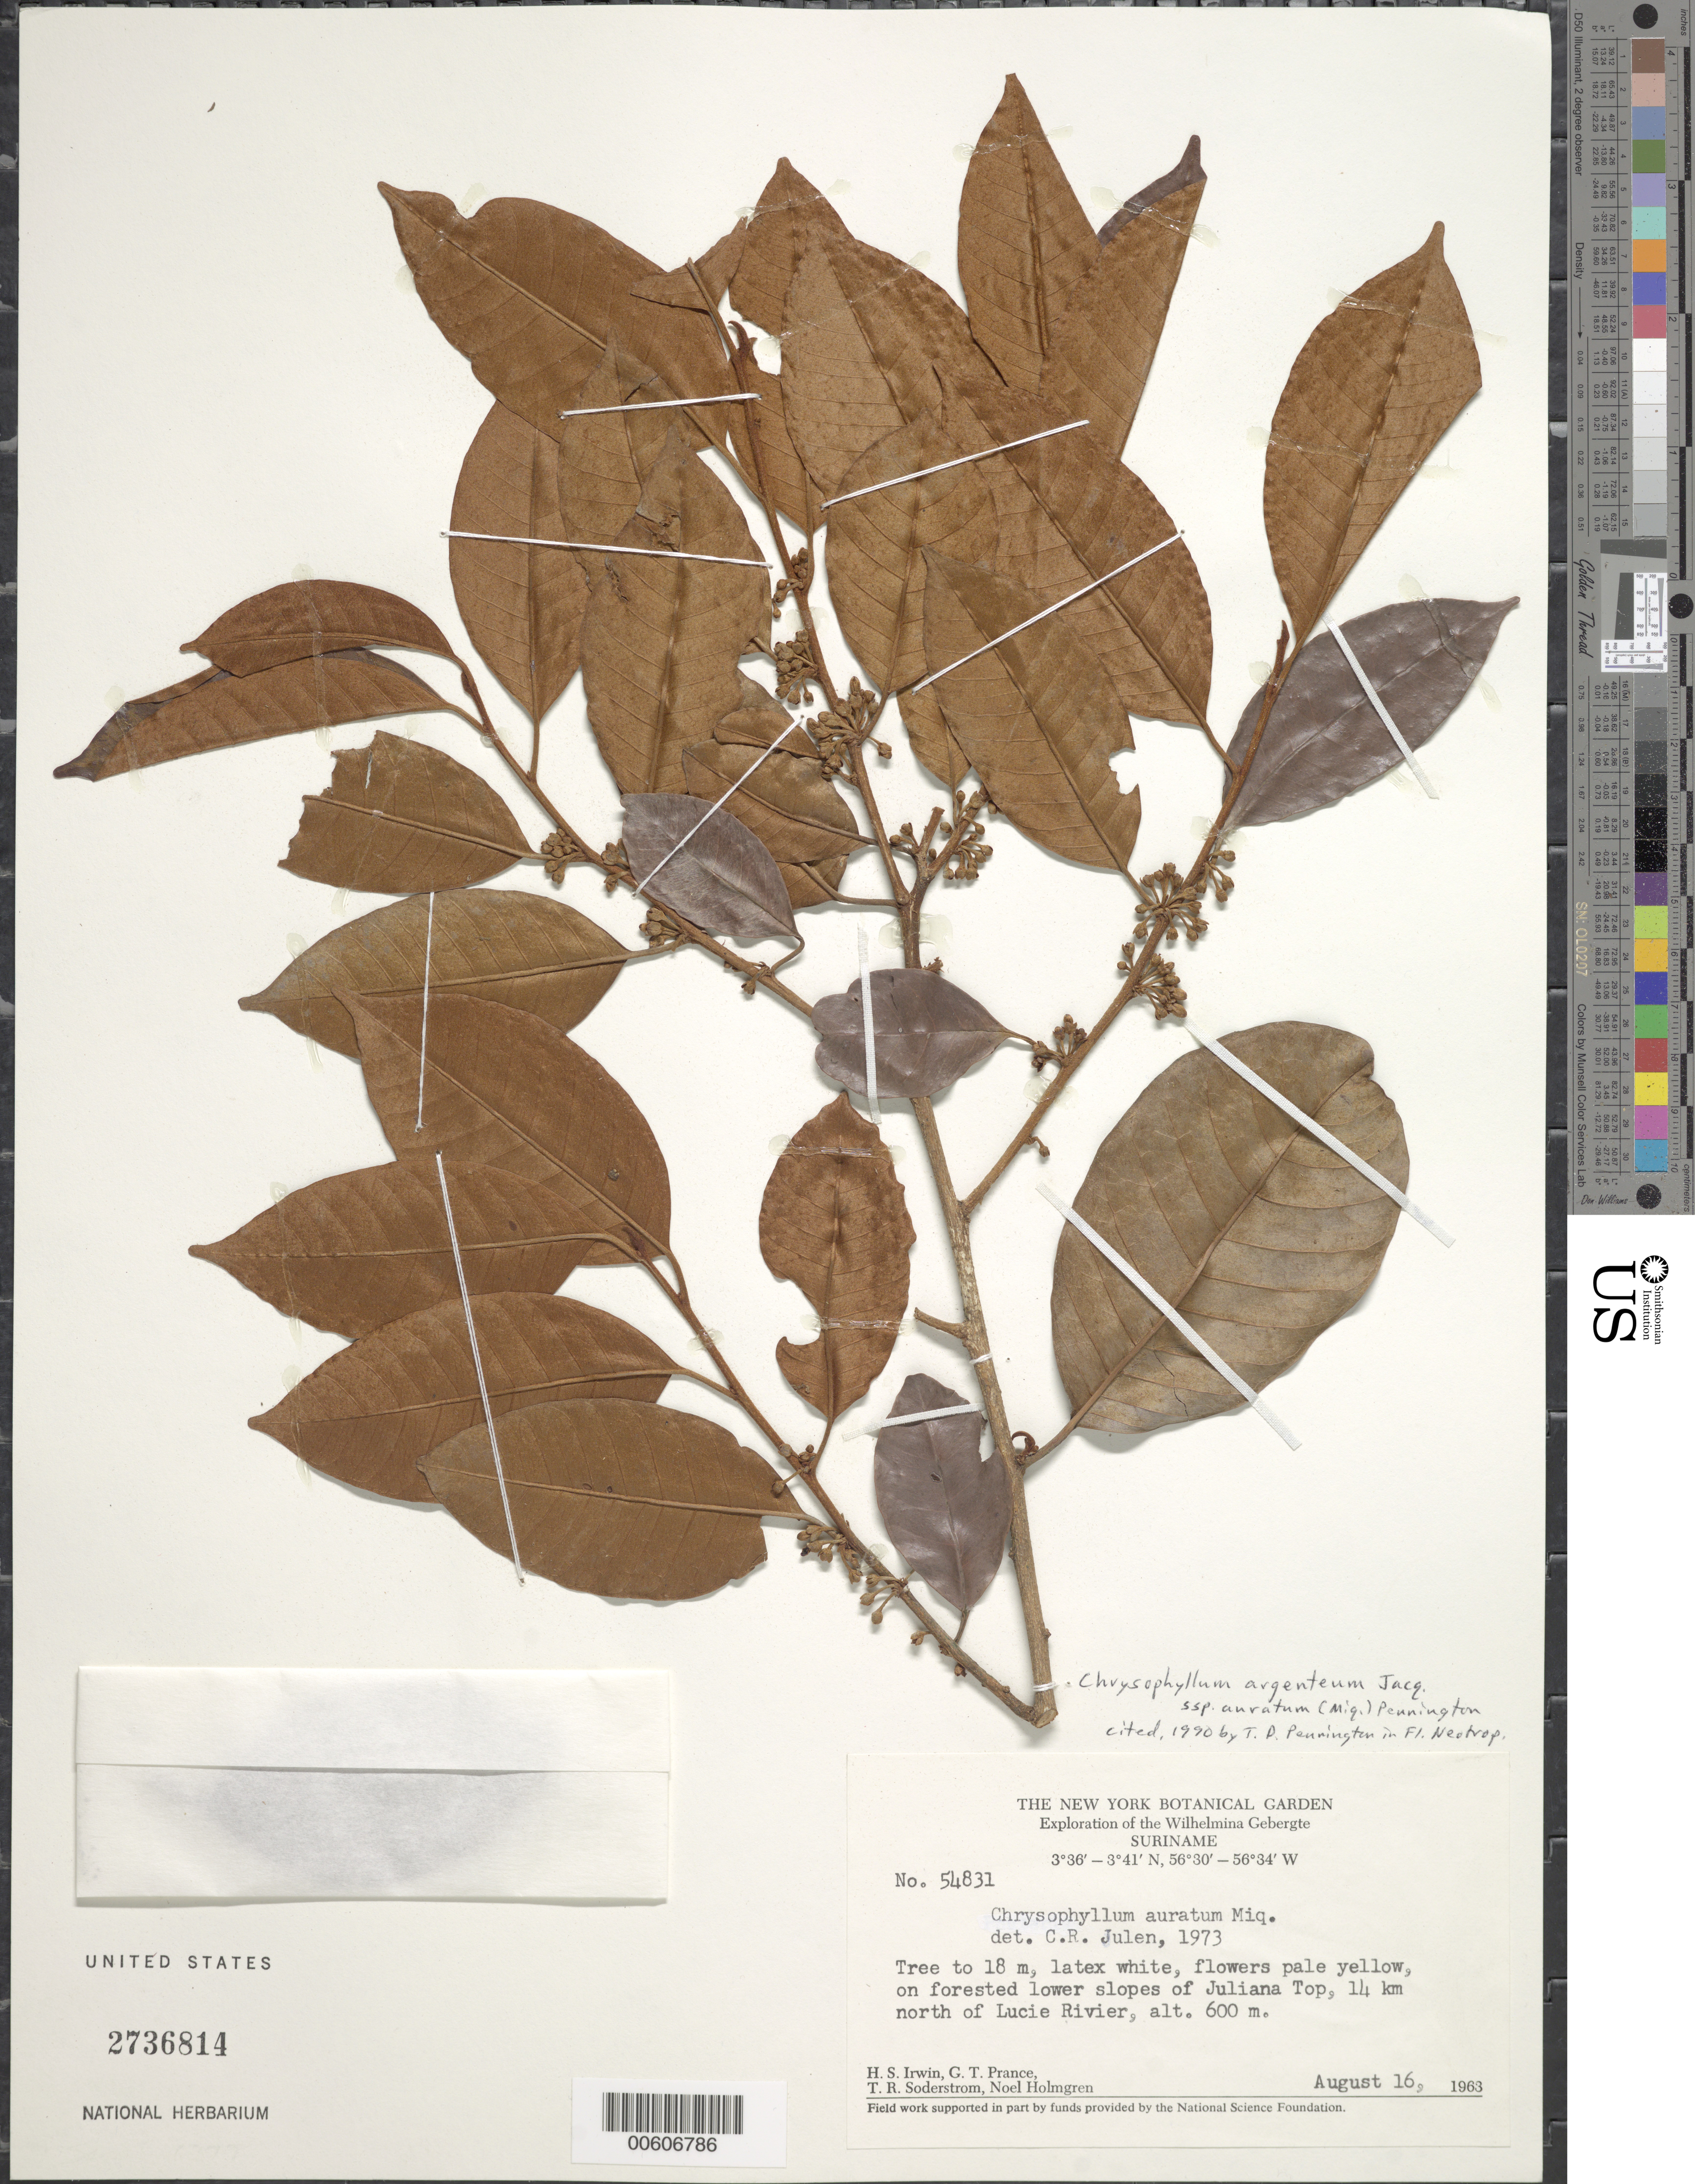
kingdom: Plantae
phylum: Tracheophyta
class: Magnoliopsida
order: Ericales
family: Sapotaceae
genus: Chrysophyllum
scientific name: Chrysophyllum argenteum subsp. auratum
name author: (Miq.) T.D. Penn.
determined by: Pennington, T. D., (K)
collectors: H. Irwin, G. T. Prance, T. R. Soderstrom & N. H. Holmgren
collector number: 54831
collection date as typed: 16-Aug-63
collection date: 1963-08-16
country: Suriname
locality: Juliana Top, 14 km N of Lucie R., Wilhelmina Gebergte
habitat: Forested lower slopes of Juliana Top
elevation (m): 600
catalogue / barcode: US 2736814